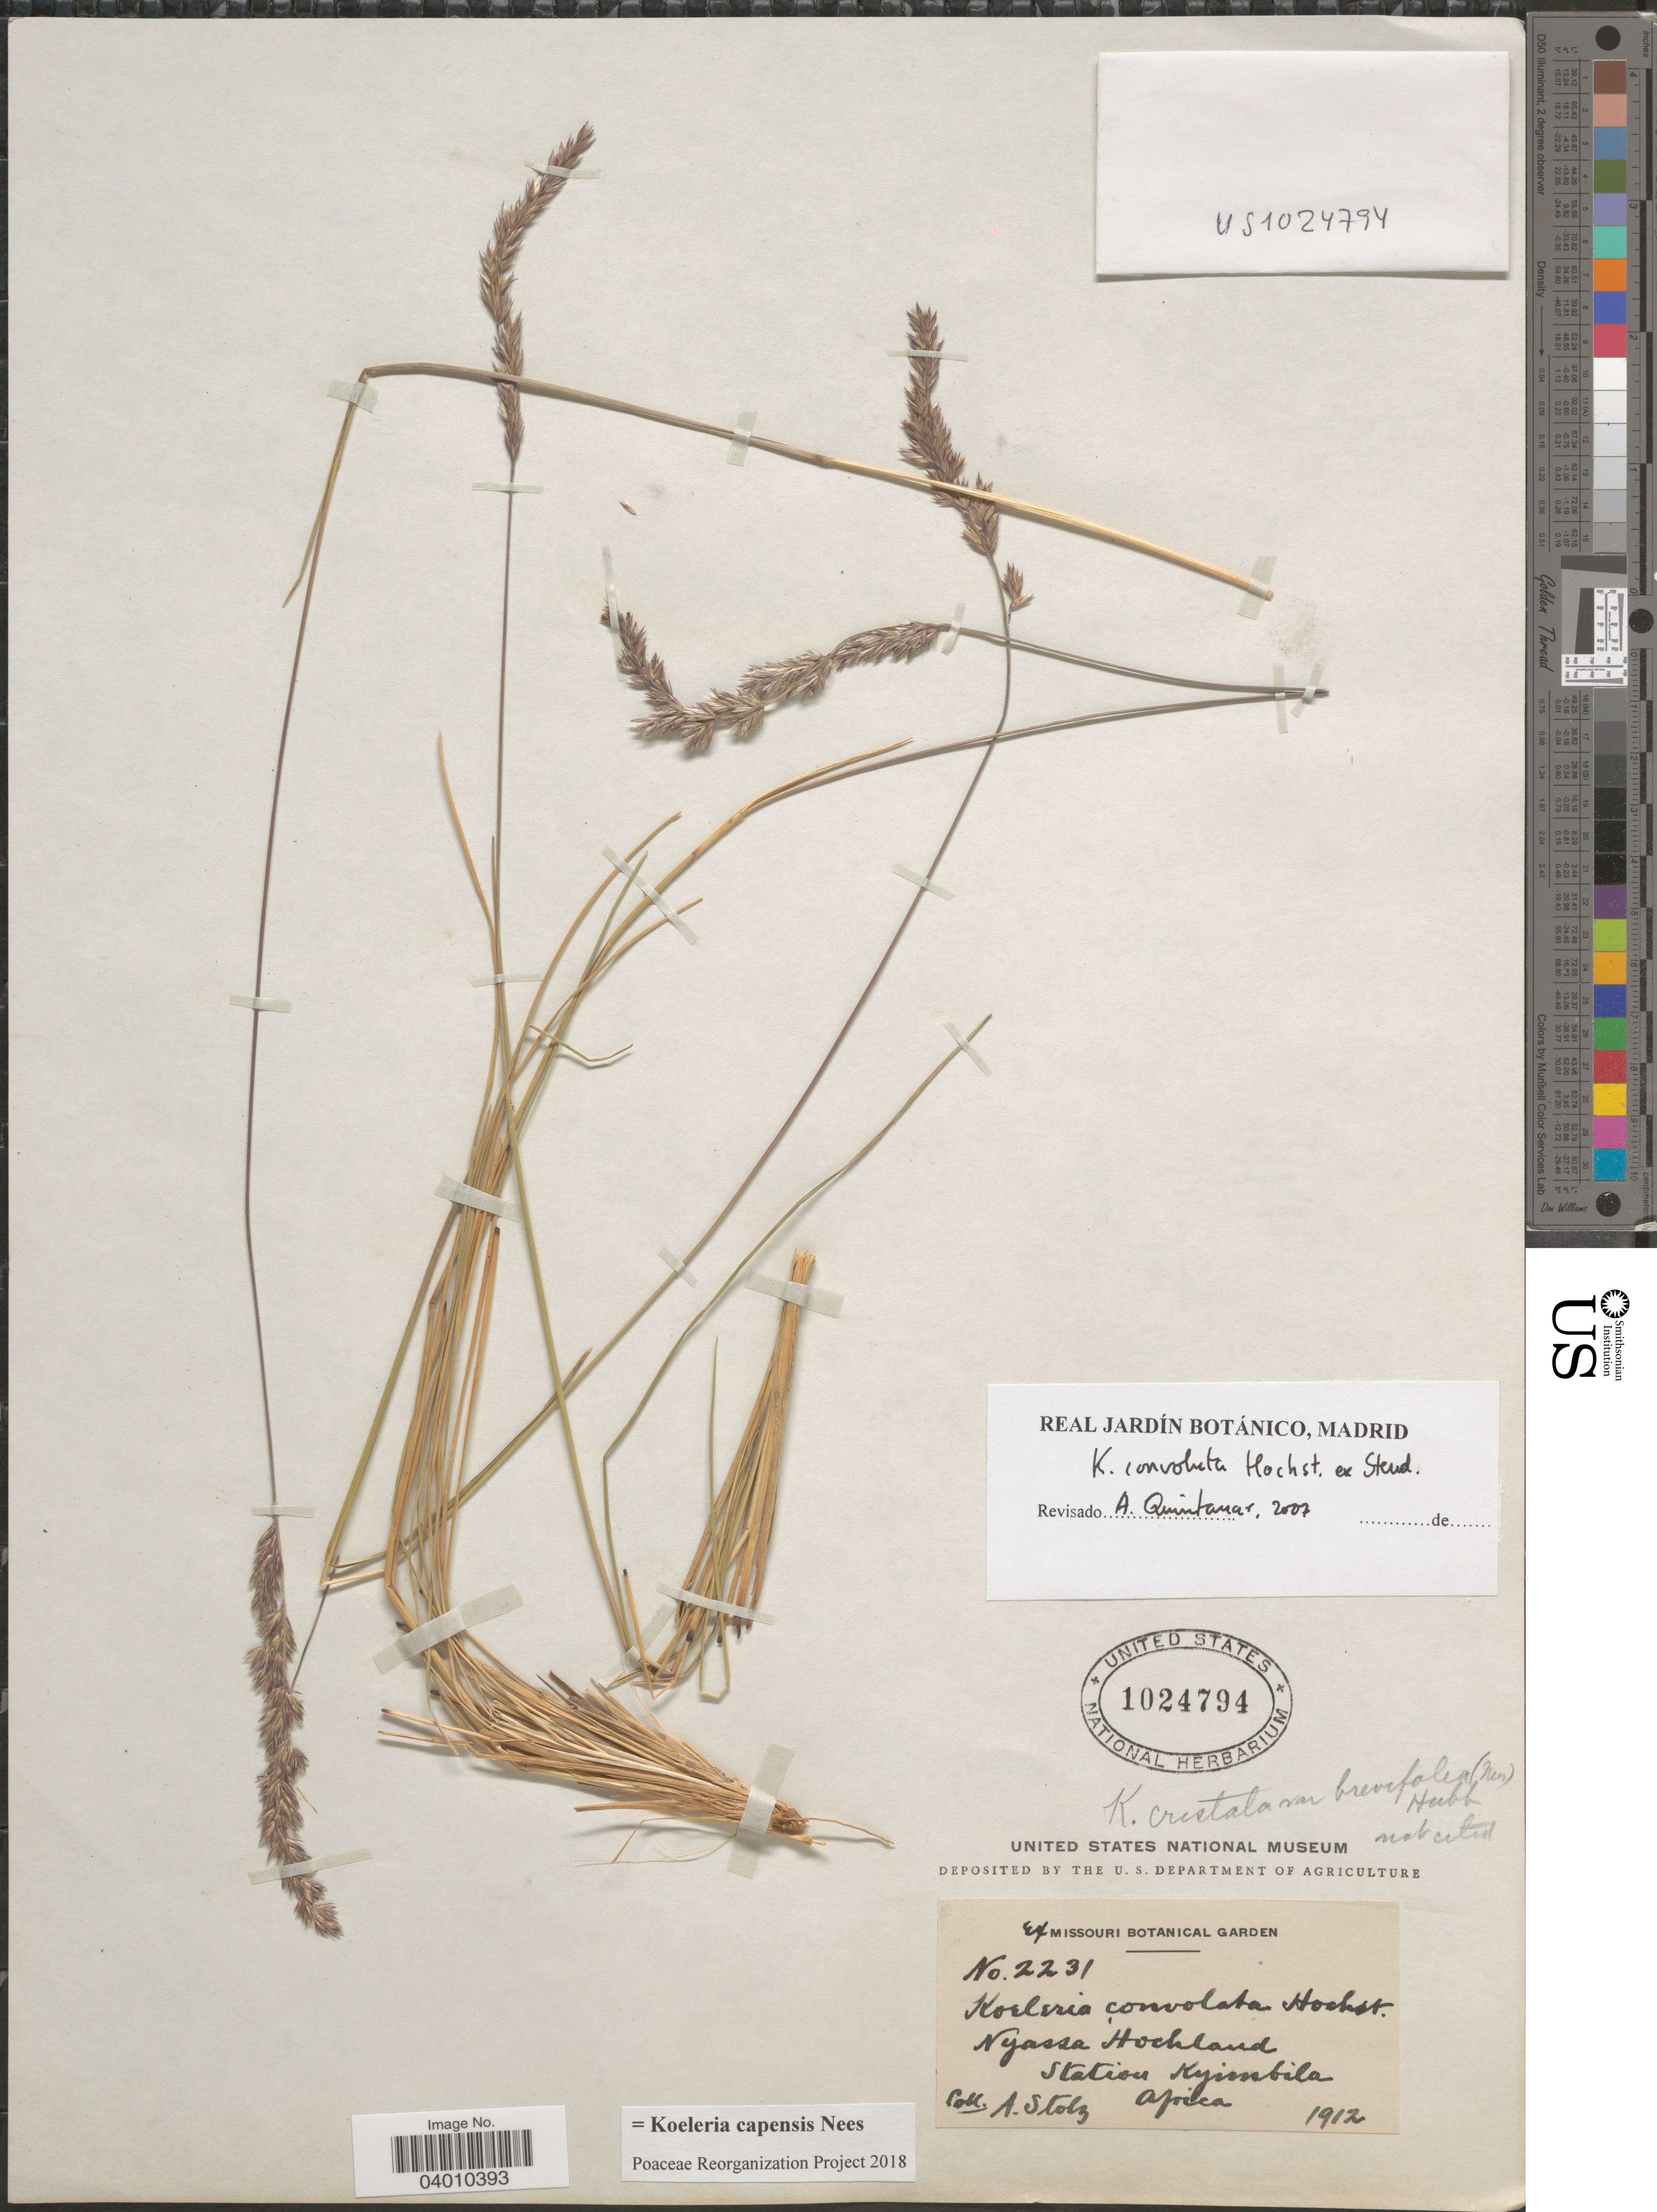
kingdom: Plantae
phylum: Tracheophyta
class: Liliopsida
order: Poales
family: Poaceae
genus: Koeleria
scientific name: Koeleria capensis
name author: (Steud.) Nees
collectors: A. Stolz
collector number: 2231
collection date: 1912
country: Tanzania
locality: Nyassa Hochland. Station Kyimbila. Africa.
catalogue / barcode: US 1024794